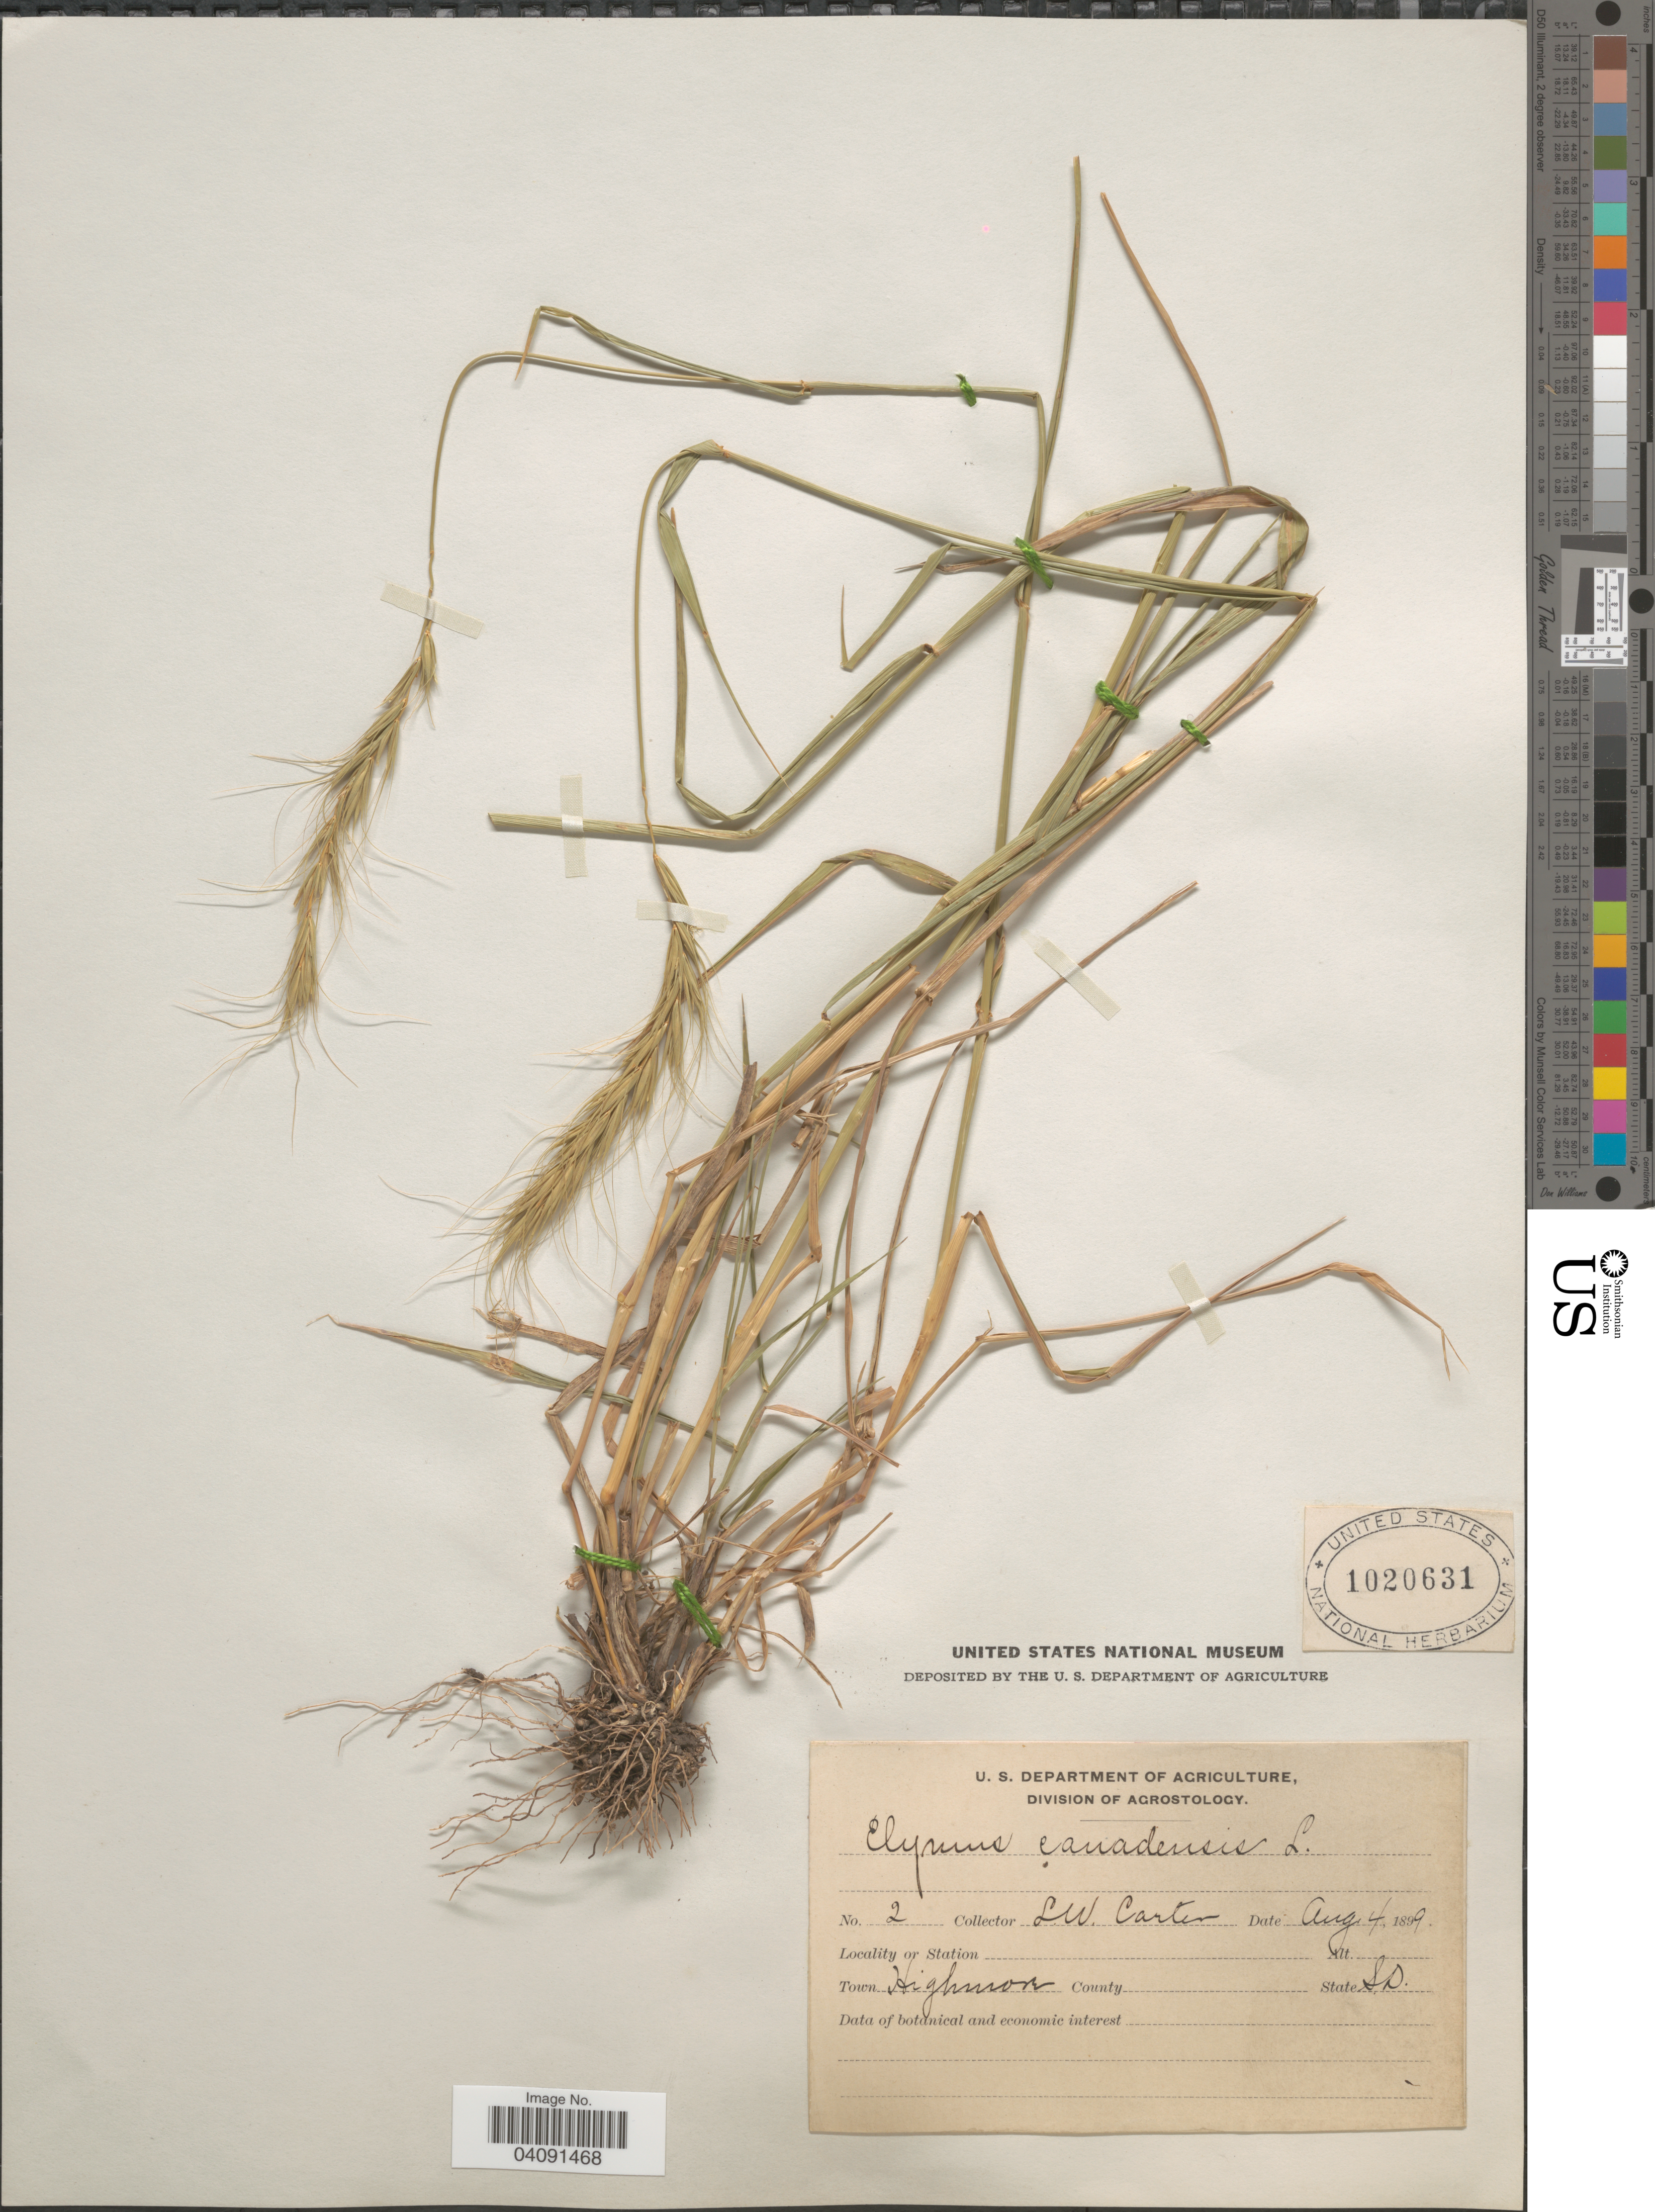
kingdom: Plantae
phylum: Tracheophyta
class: Liliopsida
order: Poales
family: Poaceae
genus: Elymus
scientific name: Elymus canadensis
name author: L.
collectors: L. W. Carter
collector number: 2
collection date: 1899-08-04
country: United States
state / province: South Dakota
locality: Town Highmore.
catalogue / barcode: US 1020631